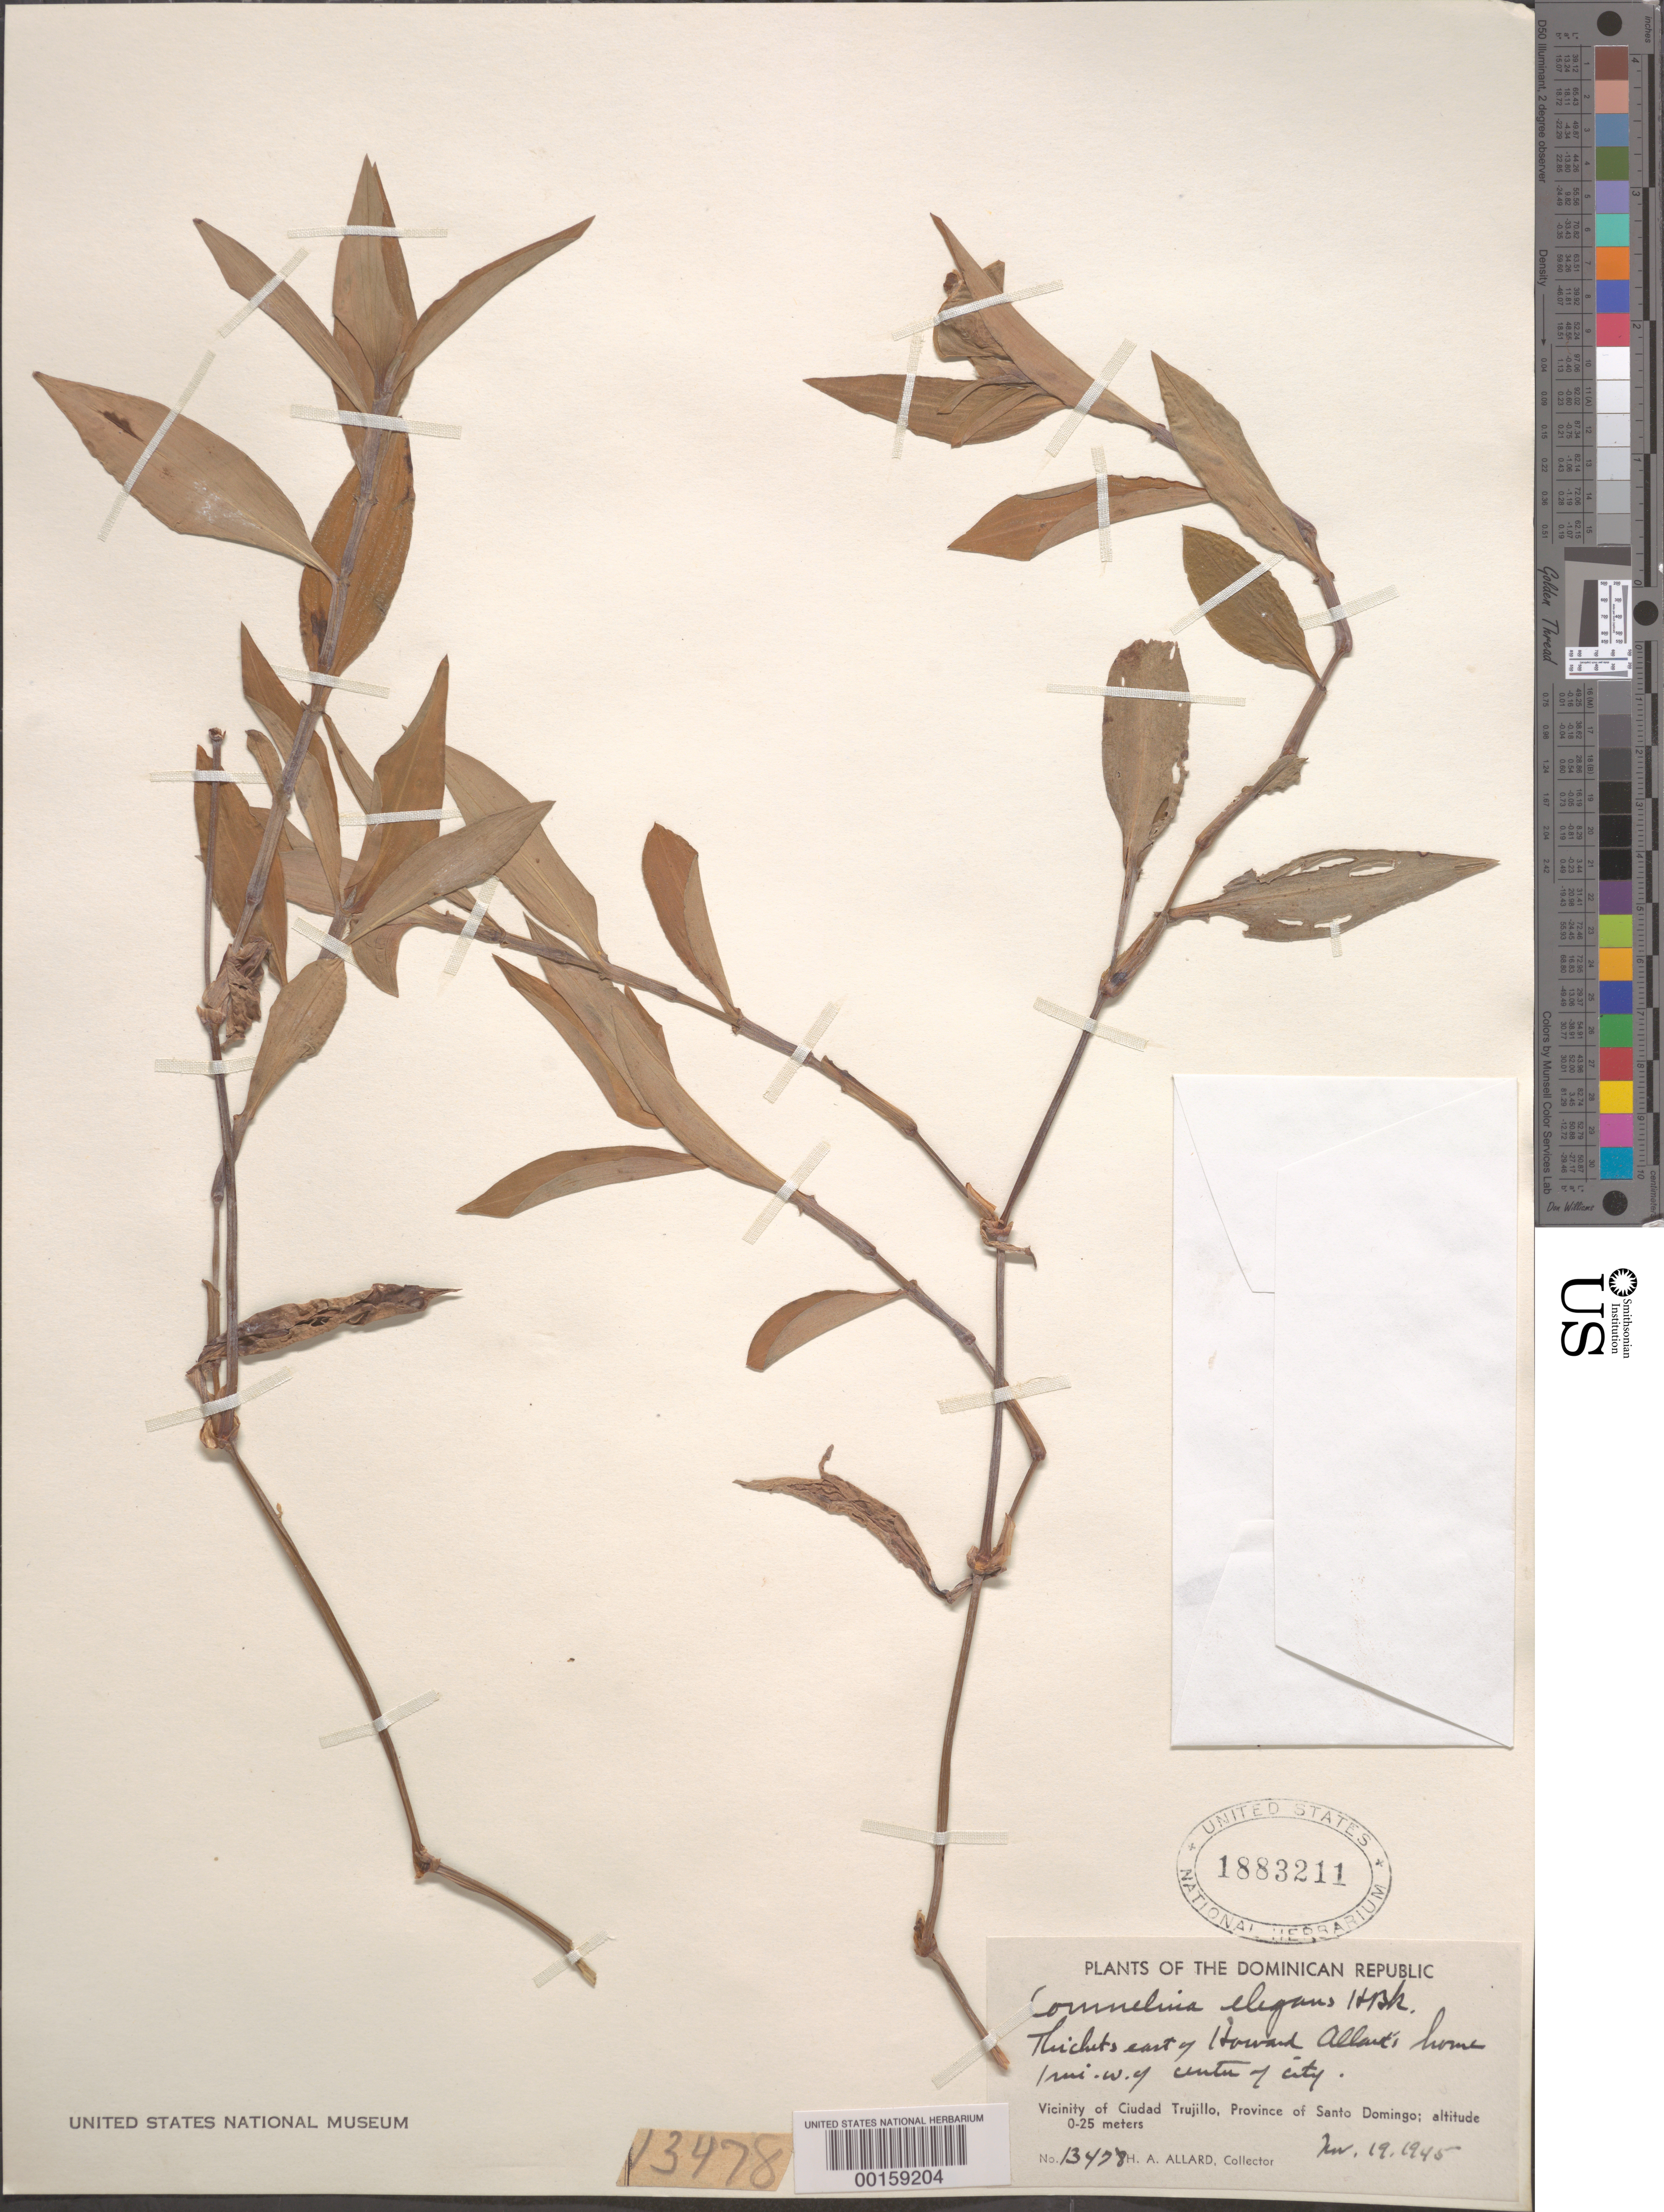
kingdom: Plantae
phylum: Tracheophyta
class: Liliopsida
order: Commelinales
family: Commelinaceae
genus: Commelina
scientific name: Commelina erecta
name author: L.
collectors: H. A. Allard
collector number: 13478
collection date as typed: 19 Nov 1945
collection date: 1945-11-19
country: Dominican Republic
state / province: Distrito Nacional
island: Hispaniola Island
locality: Ciudad trujillo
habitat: Thickets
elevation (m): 0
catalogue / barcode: US 1883211